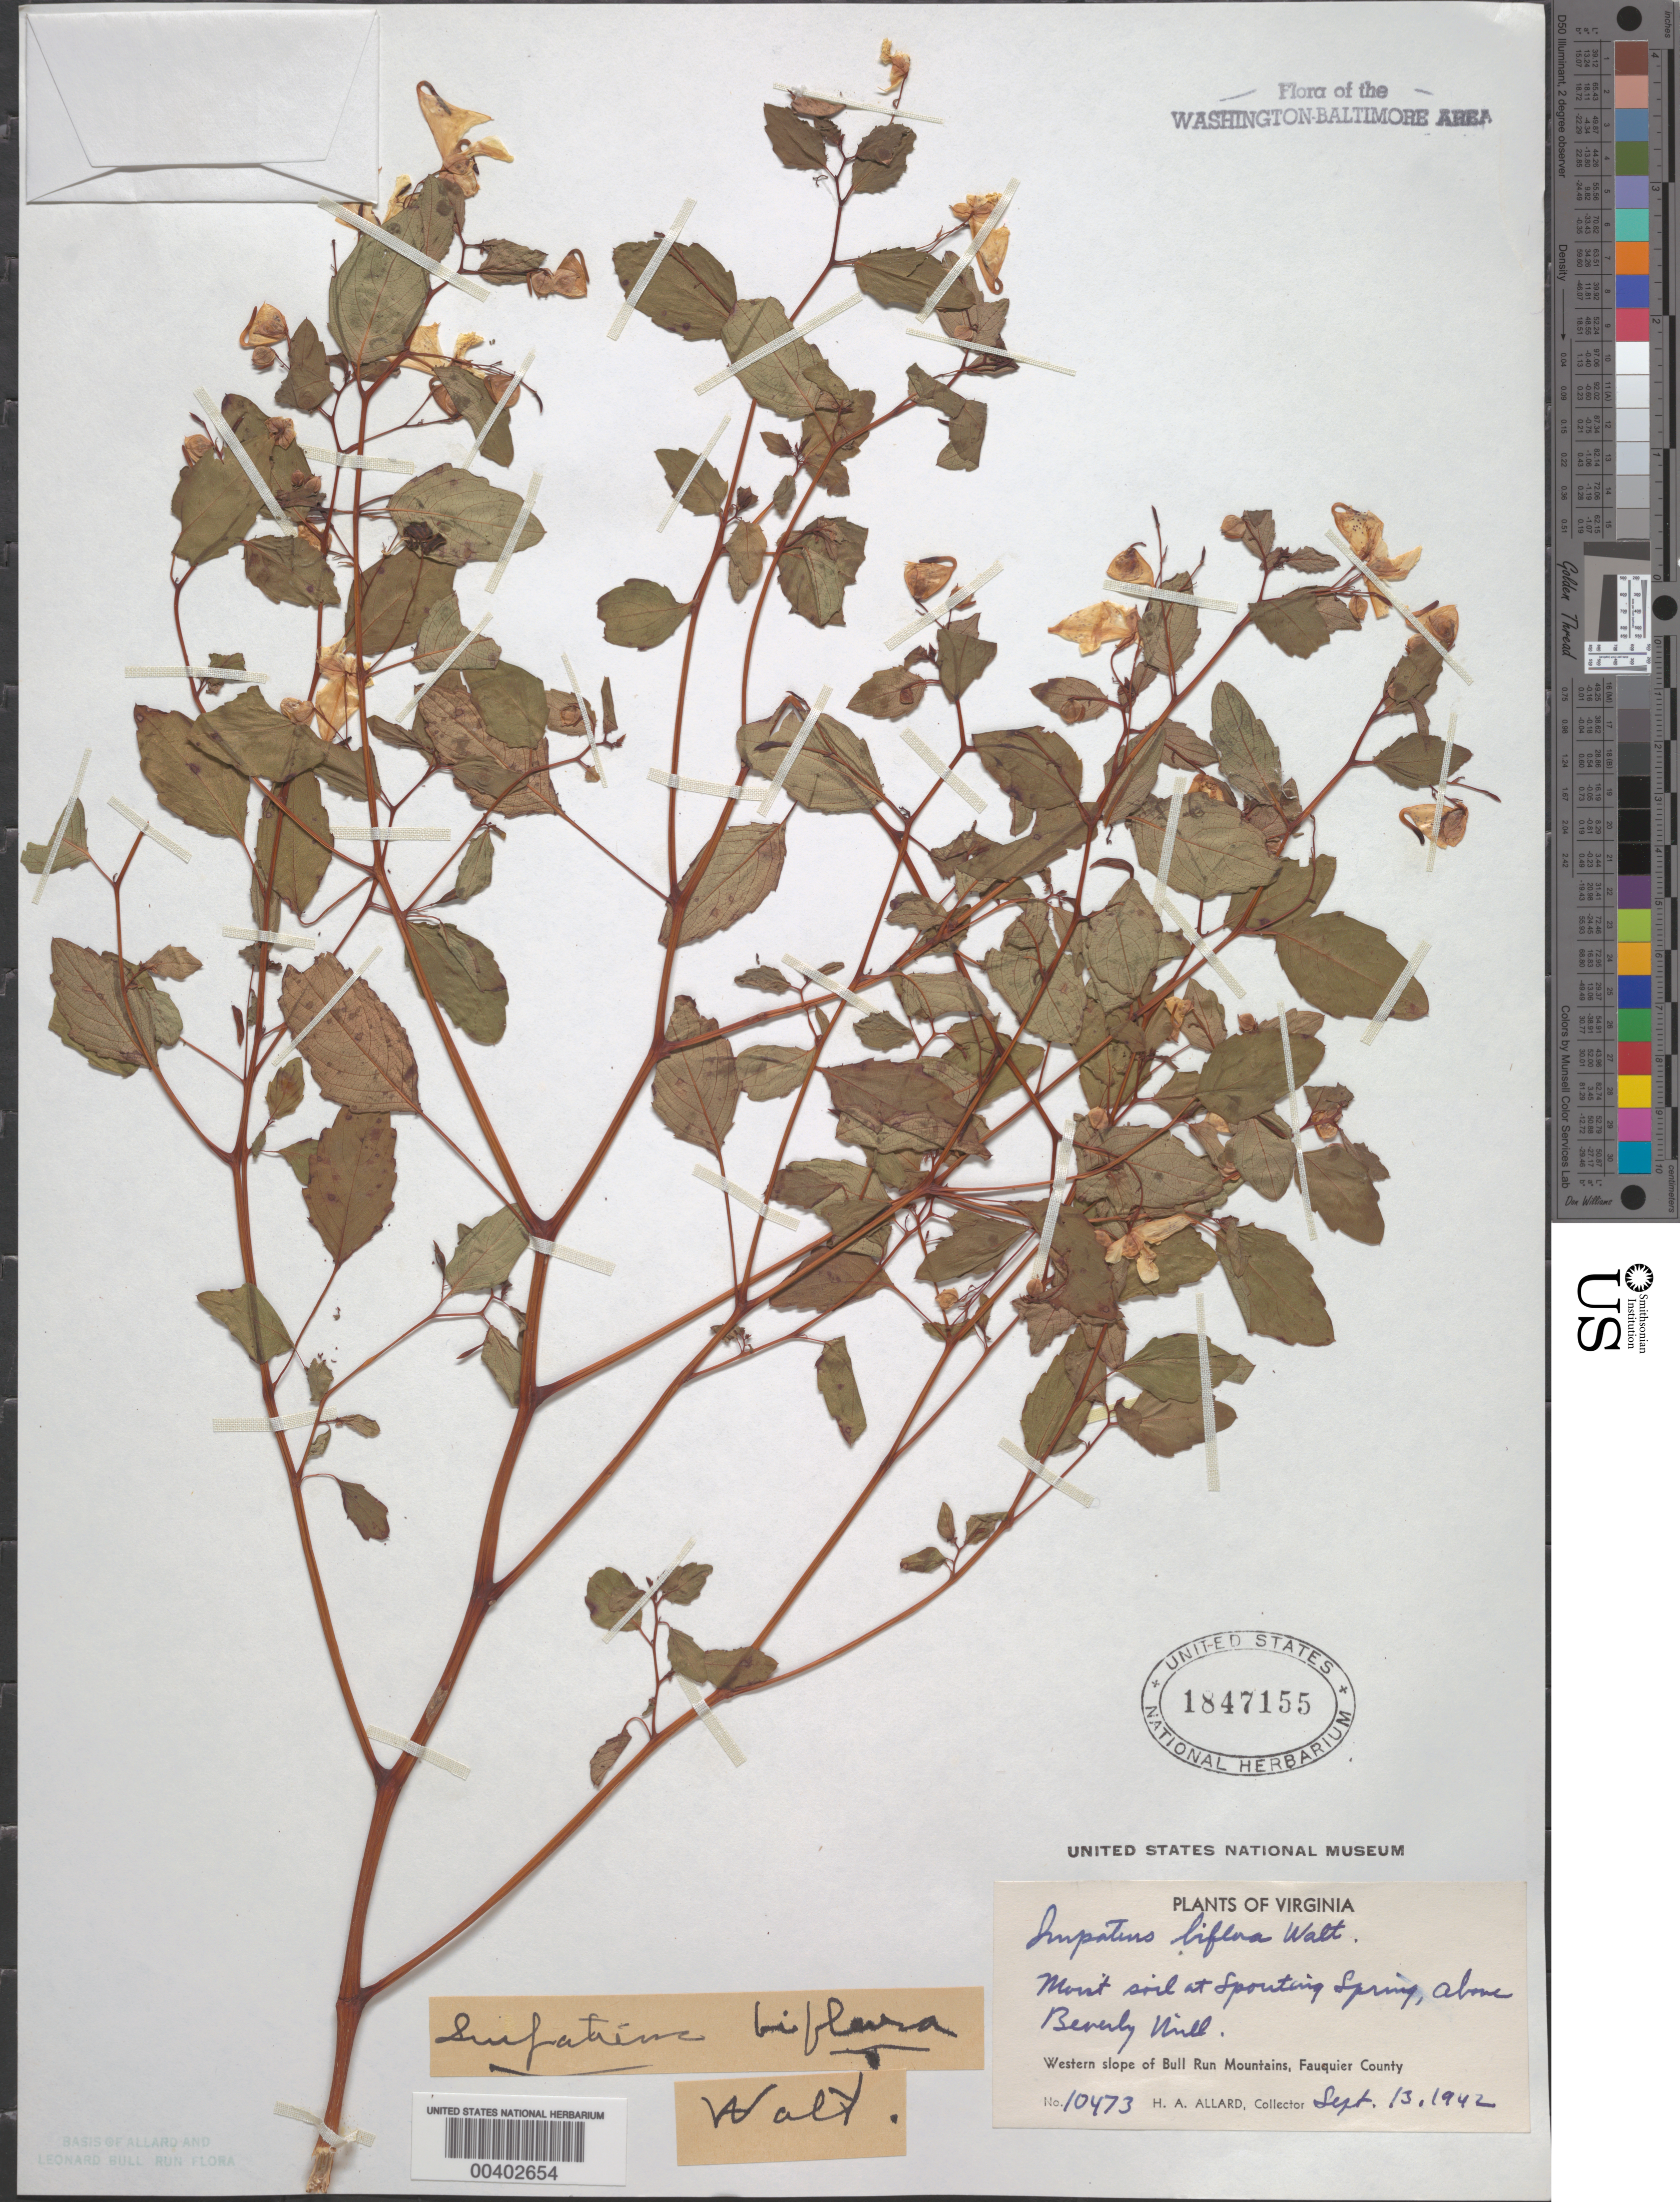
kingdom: Plantae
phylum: Tracheophyta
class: Magnoliopsida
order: Ericales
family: Balsaminaceae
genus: Impatiens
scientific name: Impatiens capensis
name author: Meerb.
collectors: H. A. Allard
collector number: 10473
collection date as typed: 13 Sep 1942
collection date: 1942-09-13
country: United States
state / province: Virginia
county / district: Fauquier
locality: Spouting Spring, above Beverley Mill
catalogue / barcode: US 1847155